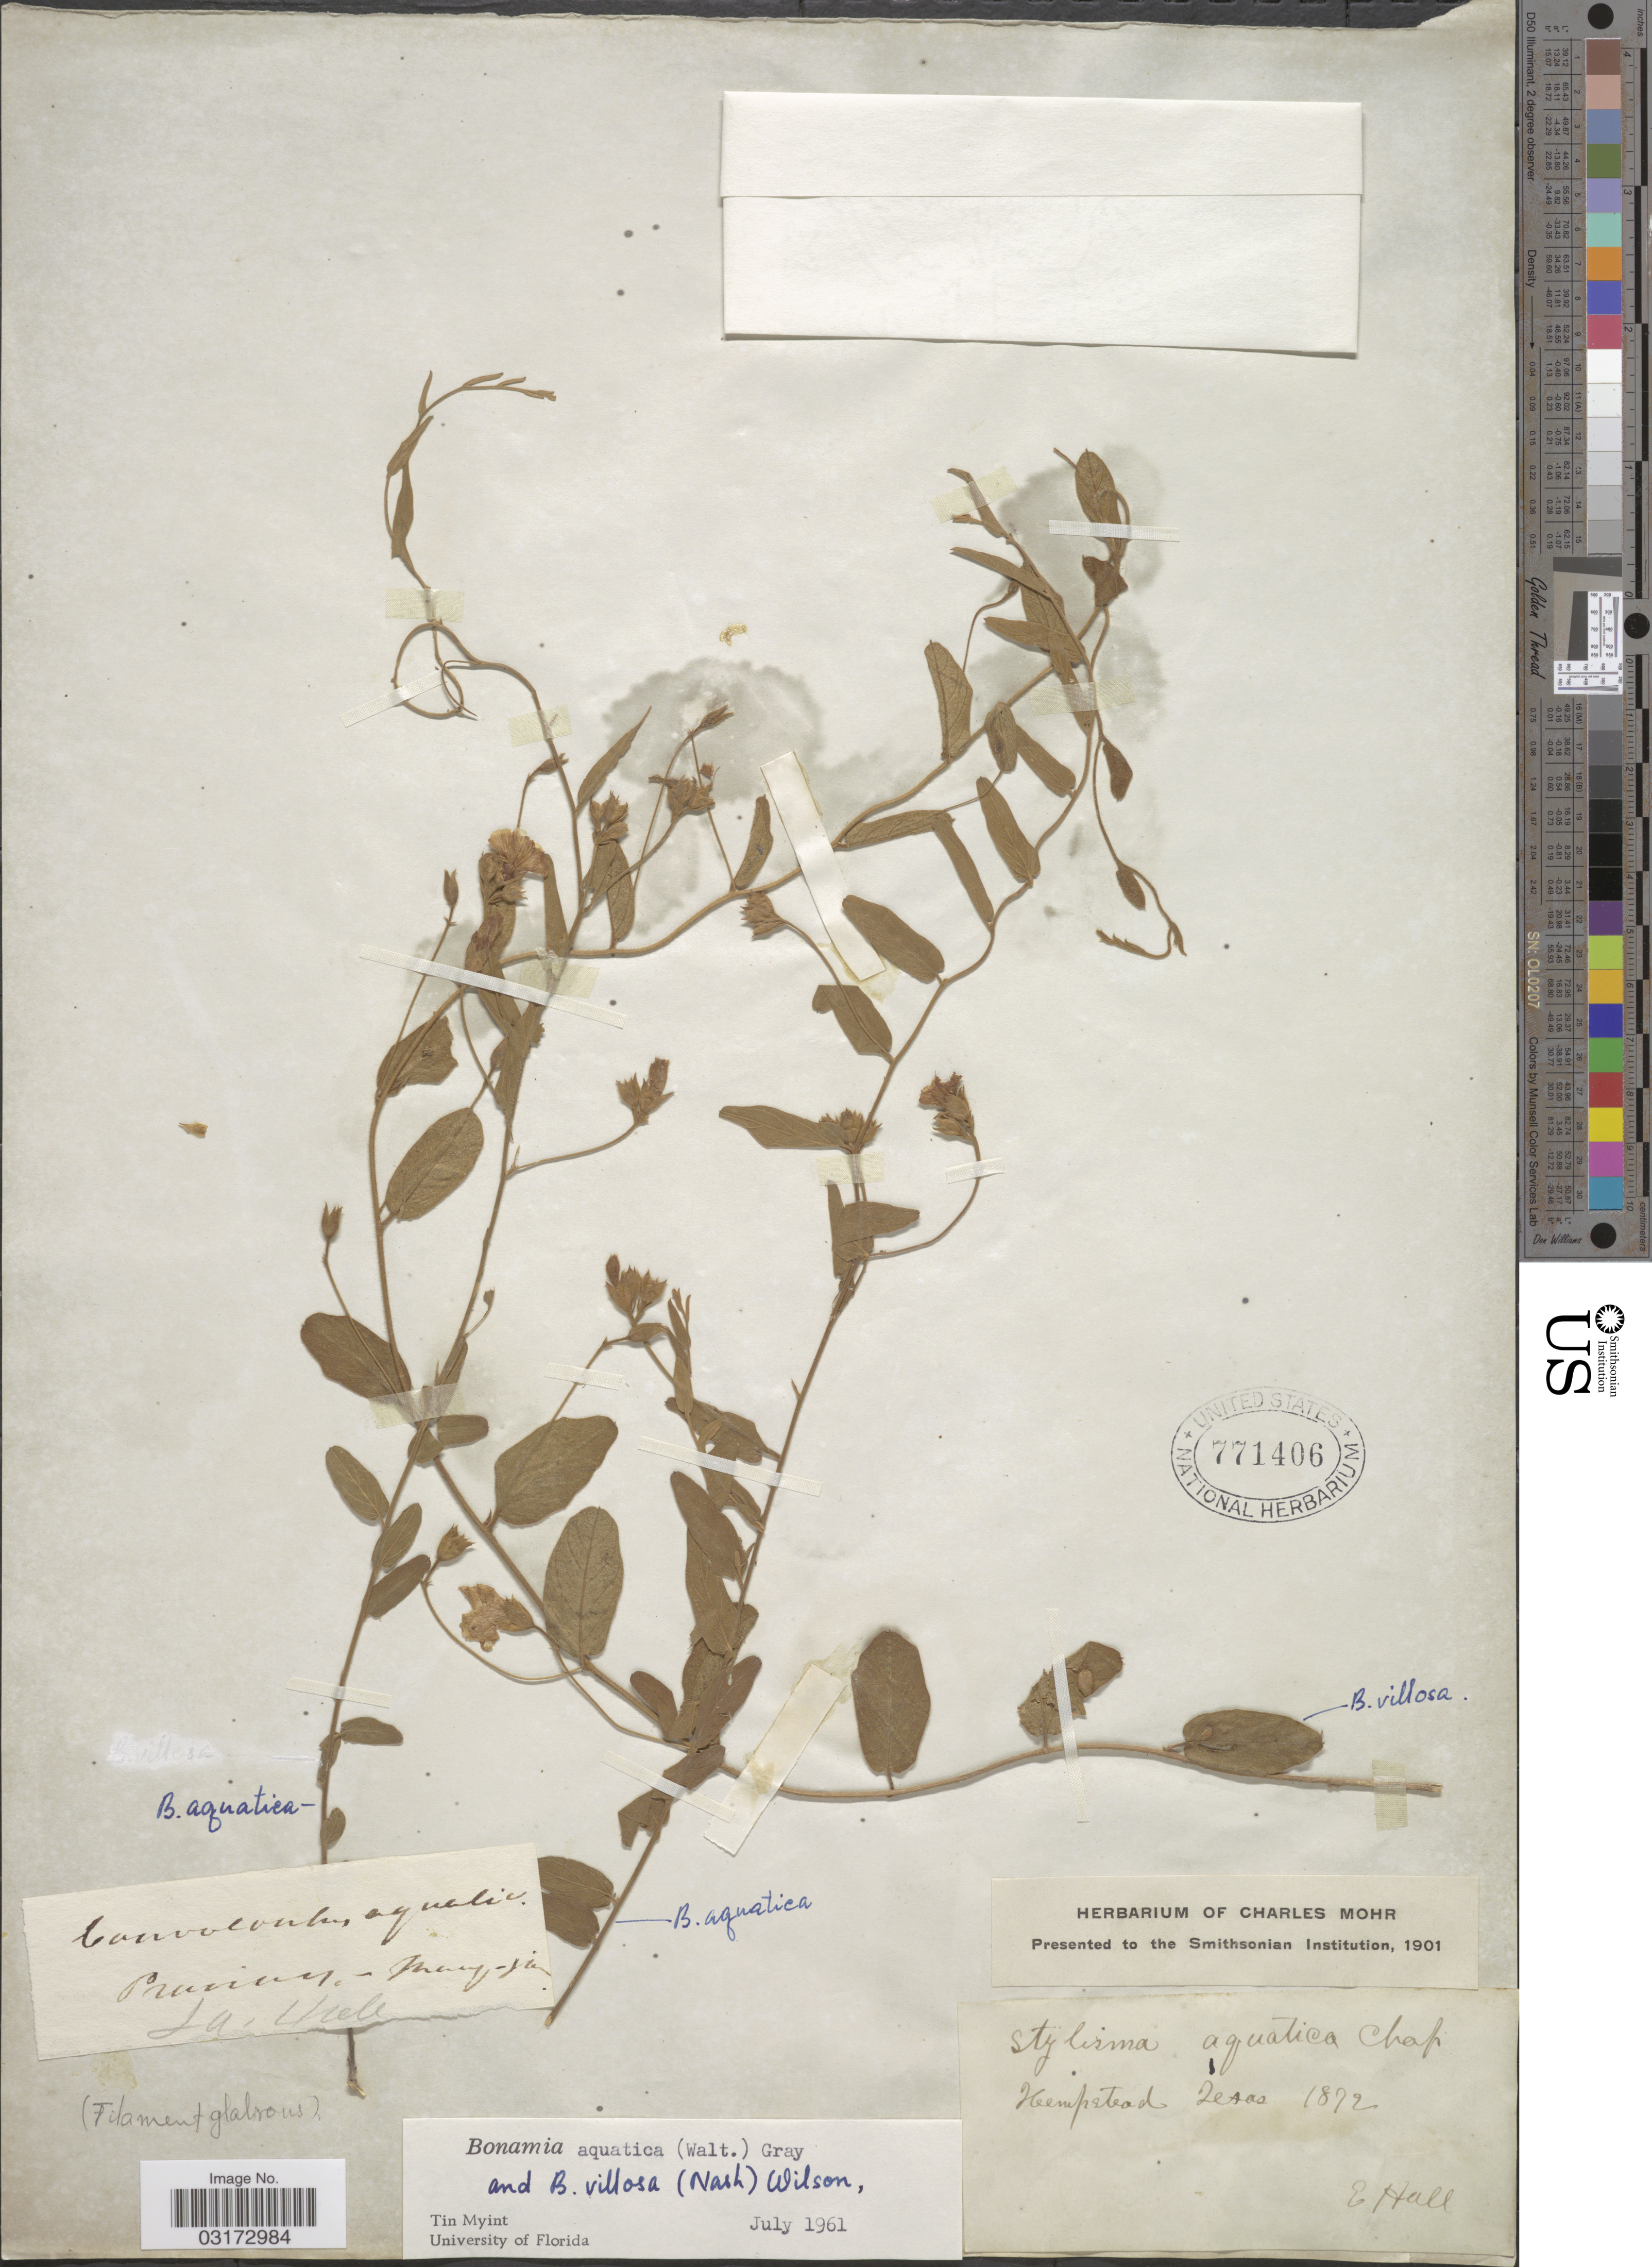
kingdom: Plantae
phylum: Tracheophyta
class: Magnoliopsida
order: Solanales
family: Convolvulaceae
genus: Bonamia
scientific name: Bonamia aquatica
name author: (Walter) A. Gray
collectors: -- Hall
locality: La [unsure placement].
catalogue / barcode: US 771406-2